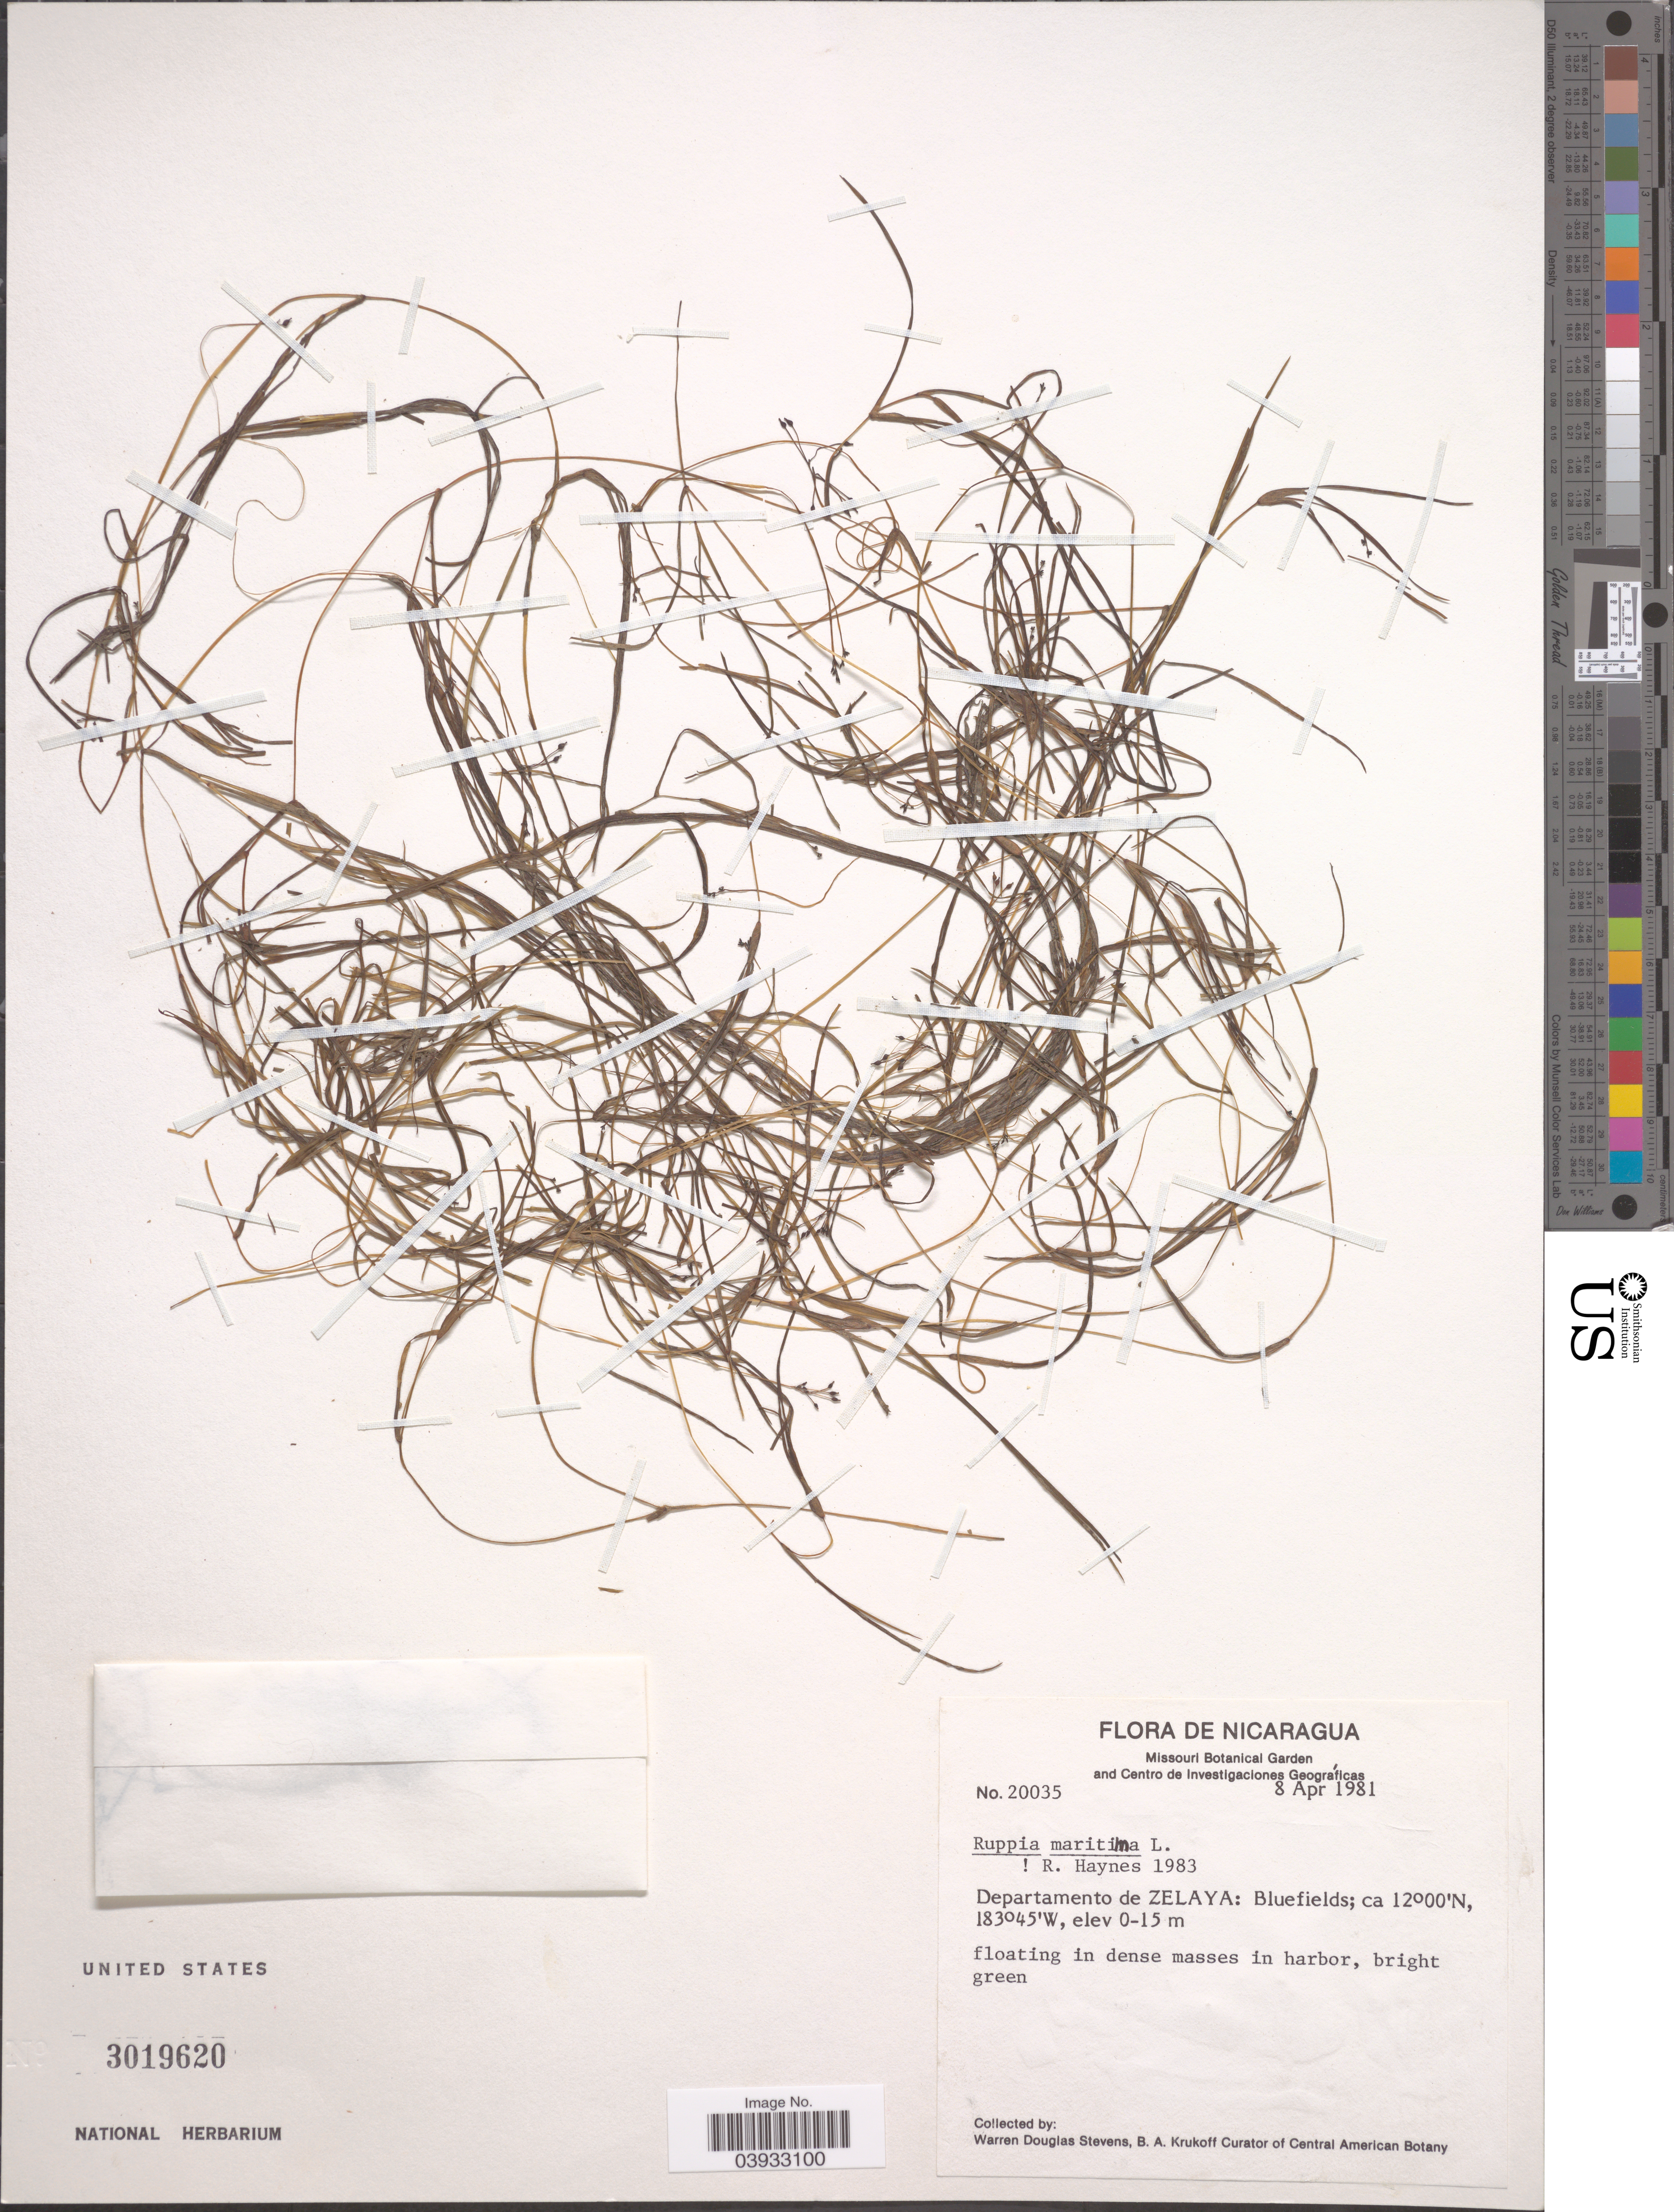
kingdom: Plantae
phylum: Tracheophyta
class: Liliopsida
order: Alismatales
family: Ruppiaceae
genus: Ruppia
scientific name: Ruppia maritima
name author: L.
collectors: W. D. Stevens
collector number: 20035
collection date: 1981-04-08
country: Nicaragua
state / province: Atlántico Sur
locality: Departamento de Zelaya: Bluefields.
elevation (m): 0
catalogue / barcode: US 3019620